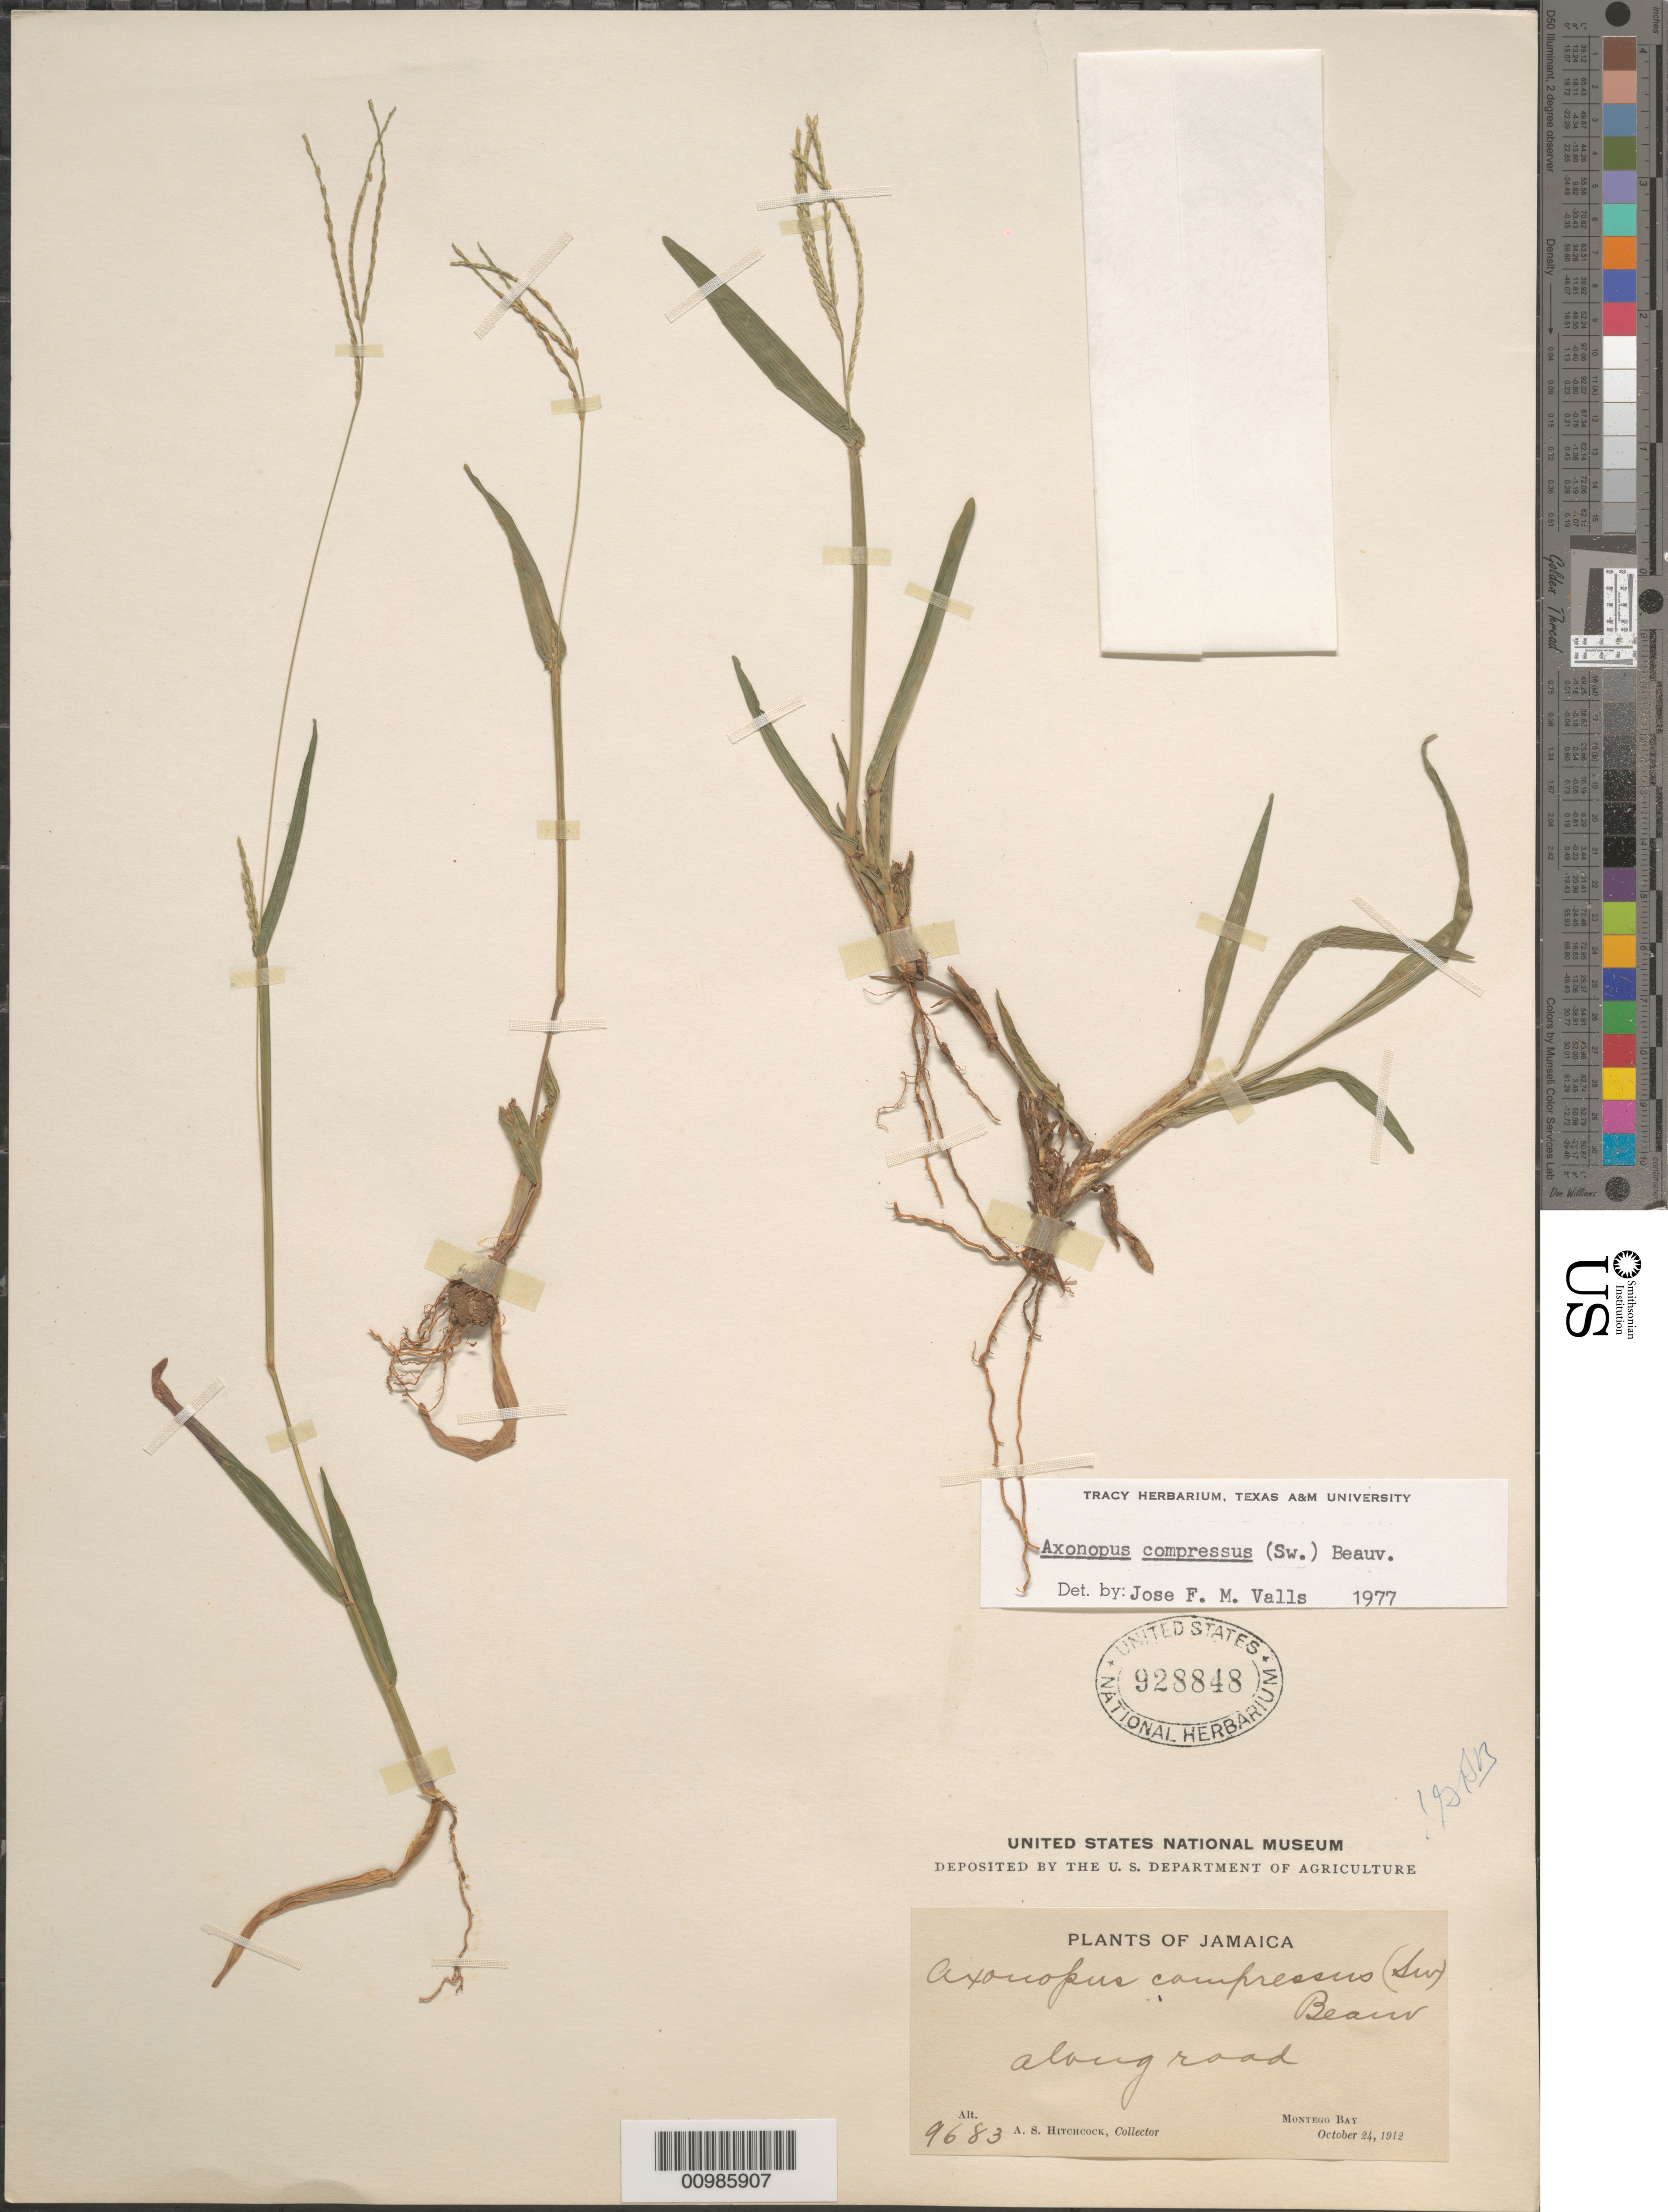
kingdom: Plantae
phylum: Tracheophyta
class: Liliopsida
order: Poales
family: Poaceae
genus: Axonopus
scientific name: Axonopus compressus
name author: (Sw.) P. Beauv.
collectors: A. S. Hitchcock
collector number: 9683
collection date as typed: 24 Oct 1912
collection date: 1912-10-24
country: Jamaica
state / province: Saint James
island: Jamaica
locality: Montego Bay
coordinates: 0 N, 0 E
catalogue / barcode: US 928848